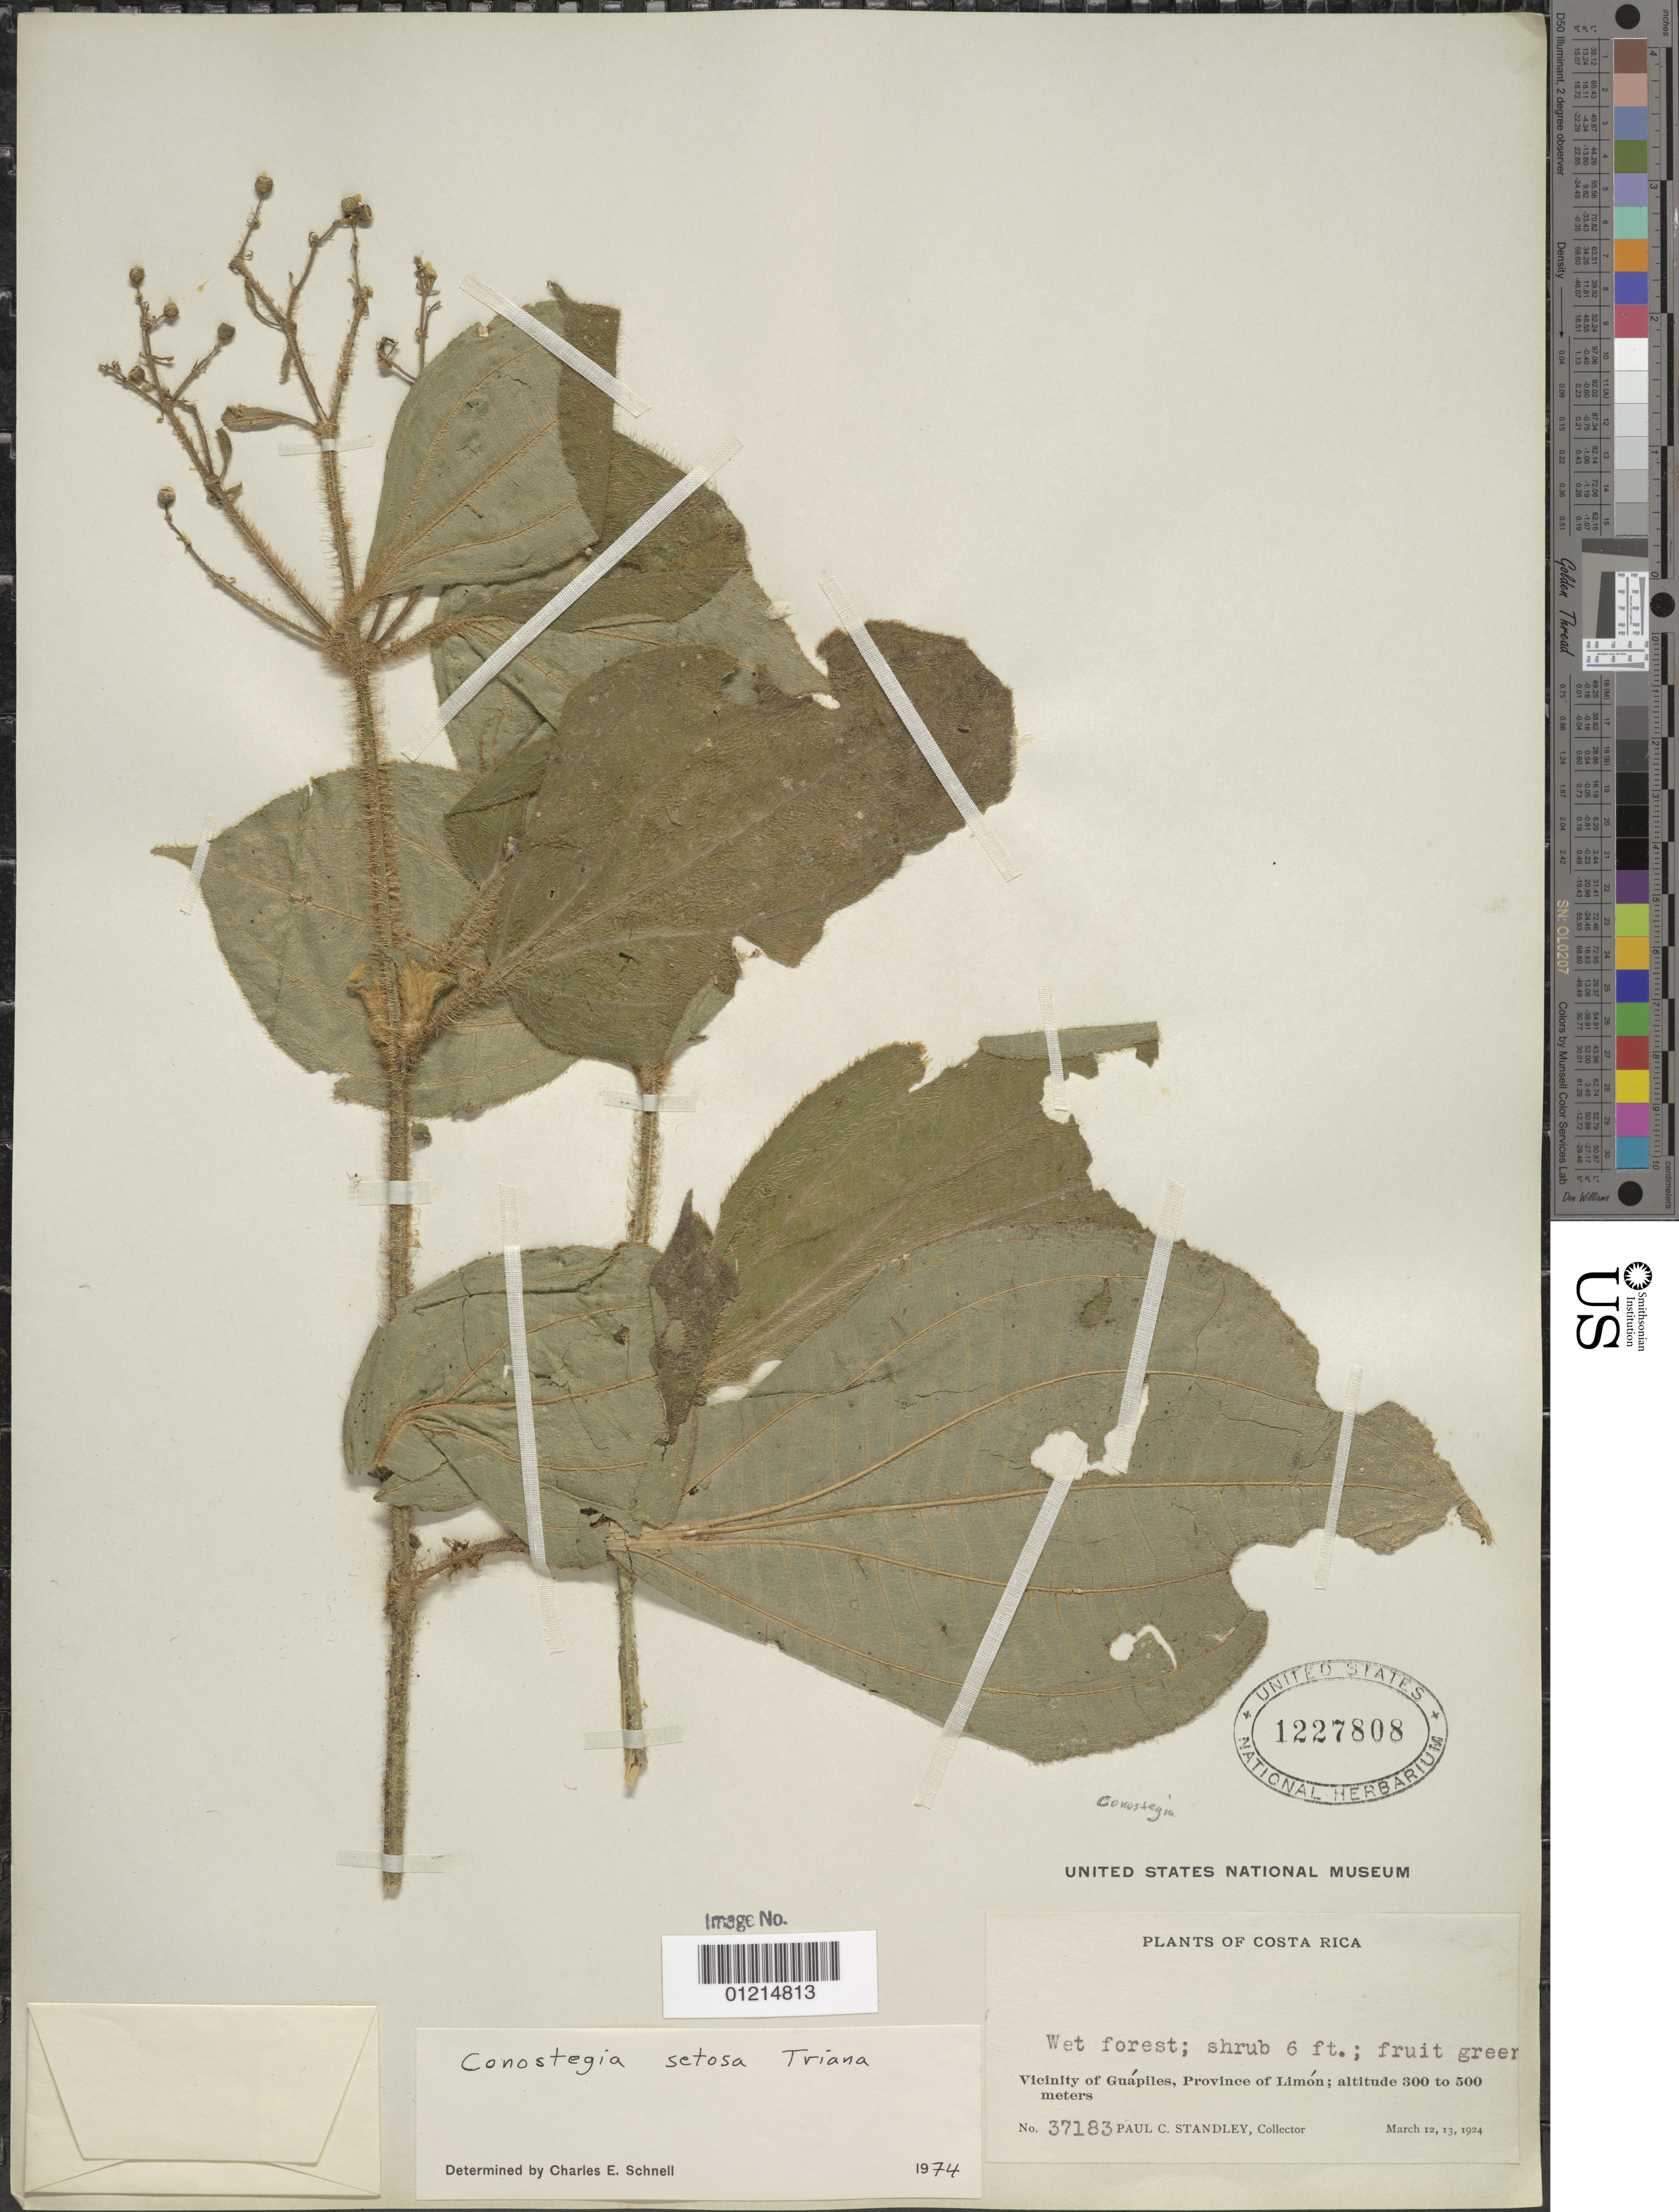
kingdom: Plantae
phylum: Tracheophyta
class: Magnoliopsida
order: Myrtales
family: Melastomataceae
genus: Conostegia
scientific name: Conostegia setosa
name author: Triana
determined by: Schnell, C. E.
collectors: P. C. Standley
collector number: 37183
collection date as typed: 12 Mar 1924 and 13 Mar 1924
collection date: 1924-03-12,1924-03-13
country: Costa Rica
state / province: Limón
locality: Vicinity of Guapiles.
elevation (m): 300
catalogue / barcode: US 1227808